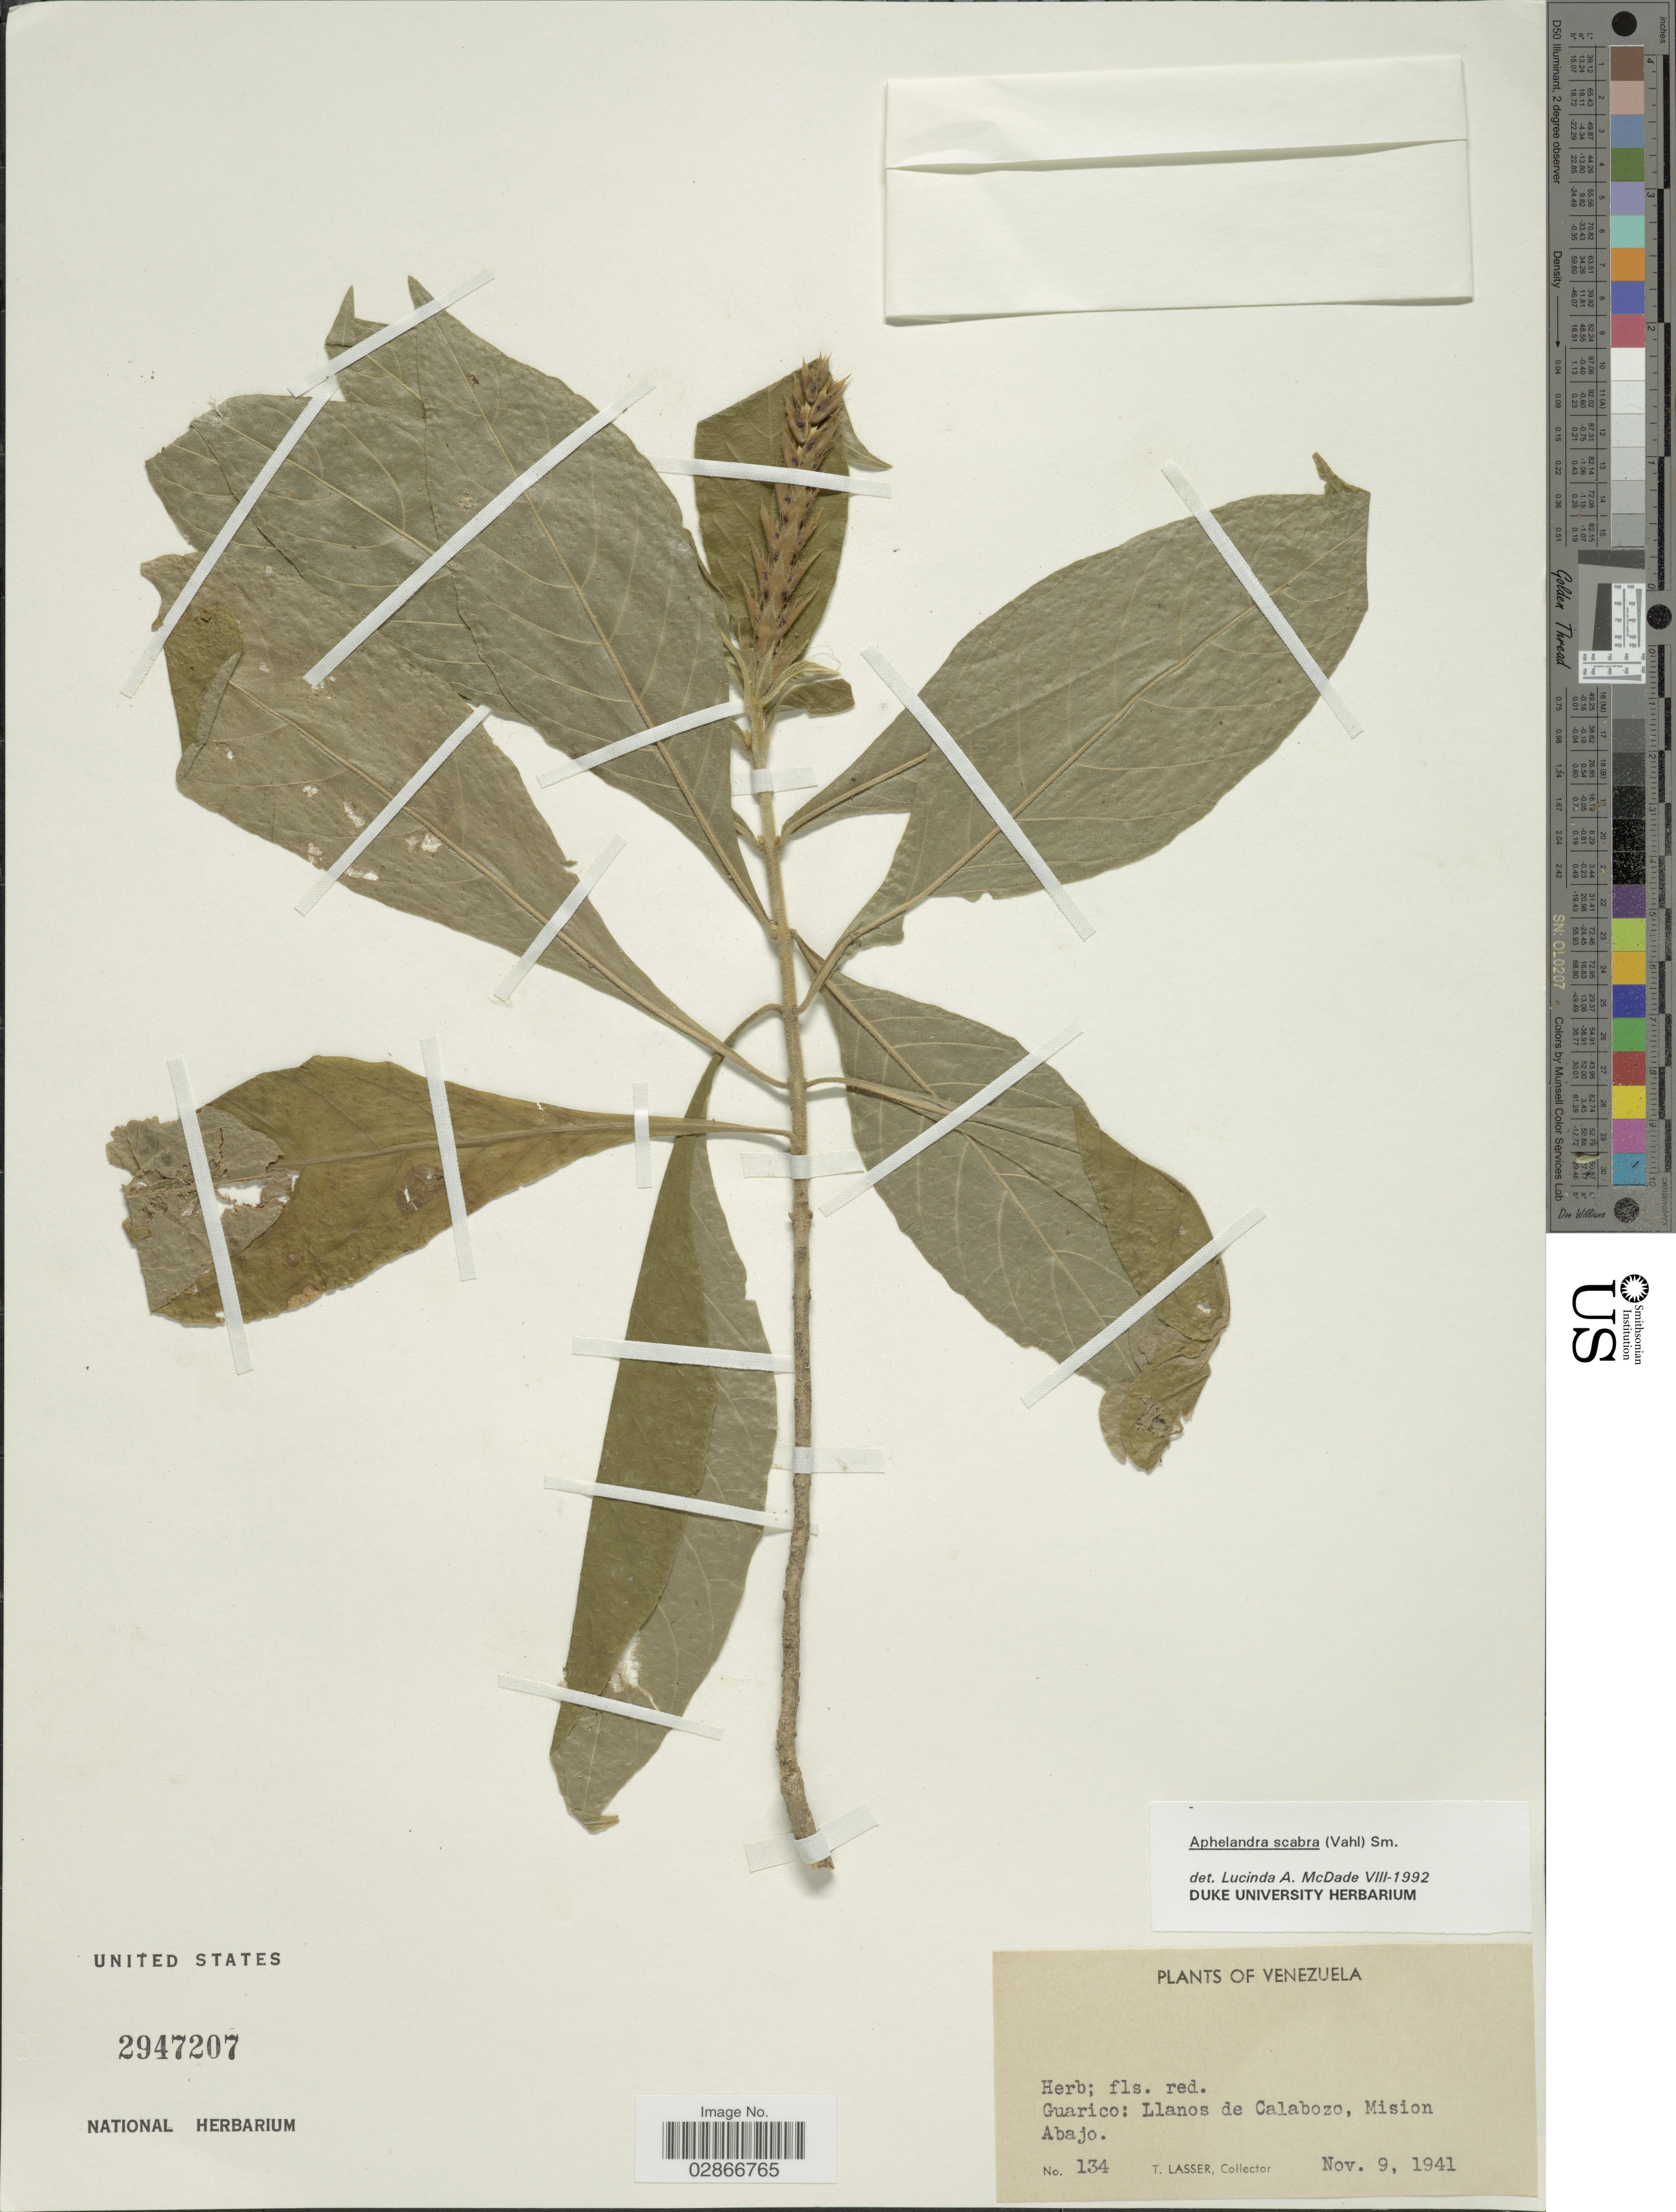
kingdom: Plantae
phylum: Tracheophyta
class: Magnoliopsida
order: Lamiales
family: Acanthaceae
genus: Aphelandra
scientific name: Aphelandra deppeana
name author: Schltdl. & Cham.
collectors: T. Lasser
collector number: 134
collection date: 1941-11-09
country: Venezuela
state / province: Guárico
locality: Llanos de Calabozo, Mision Abajo.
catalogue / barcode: US 2947207